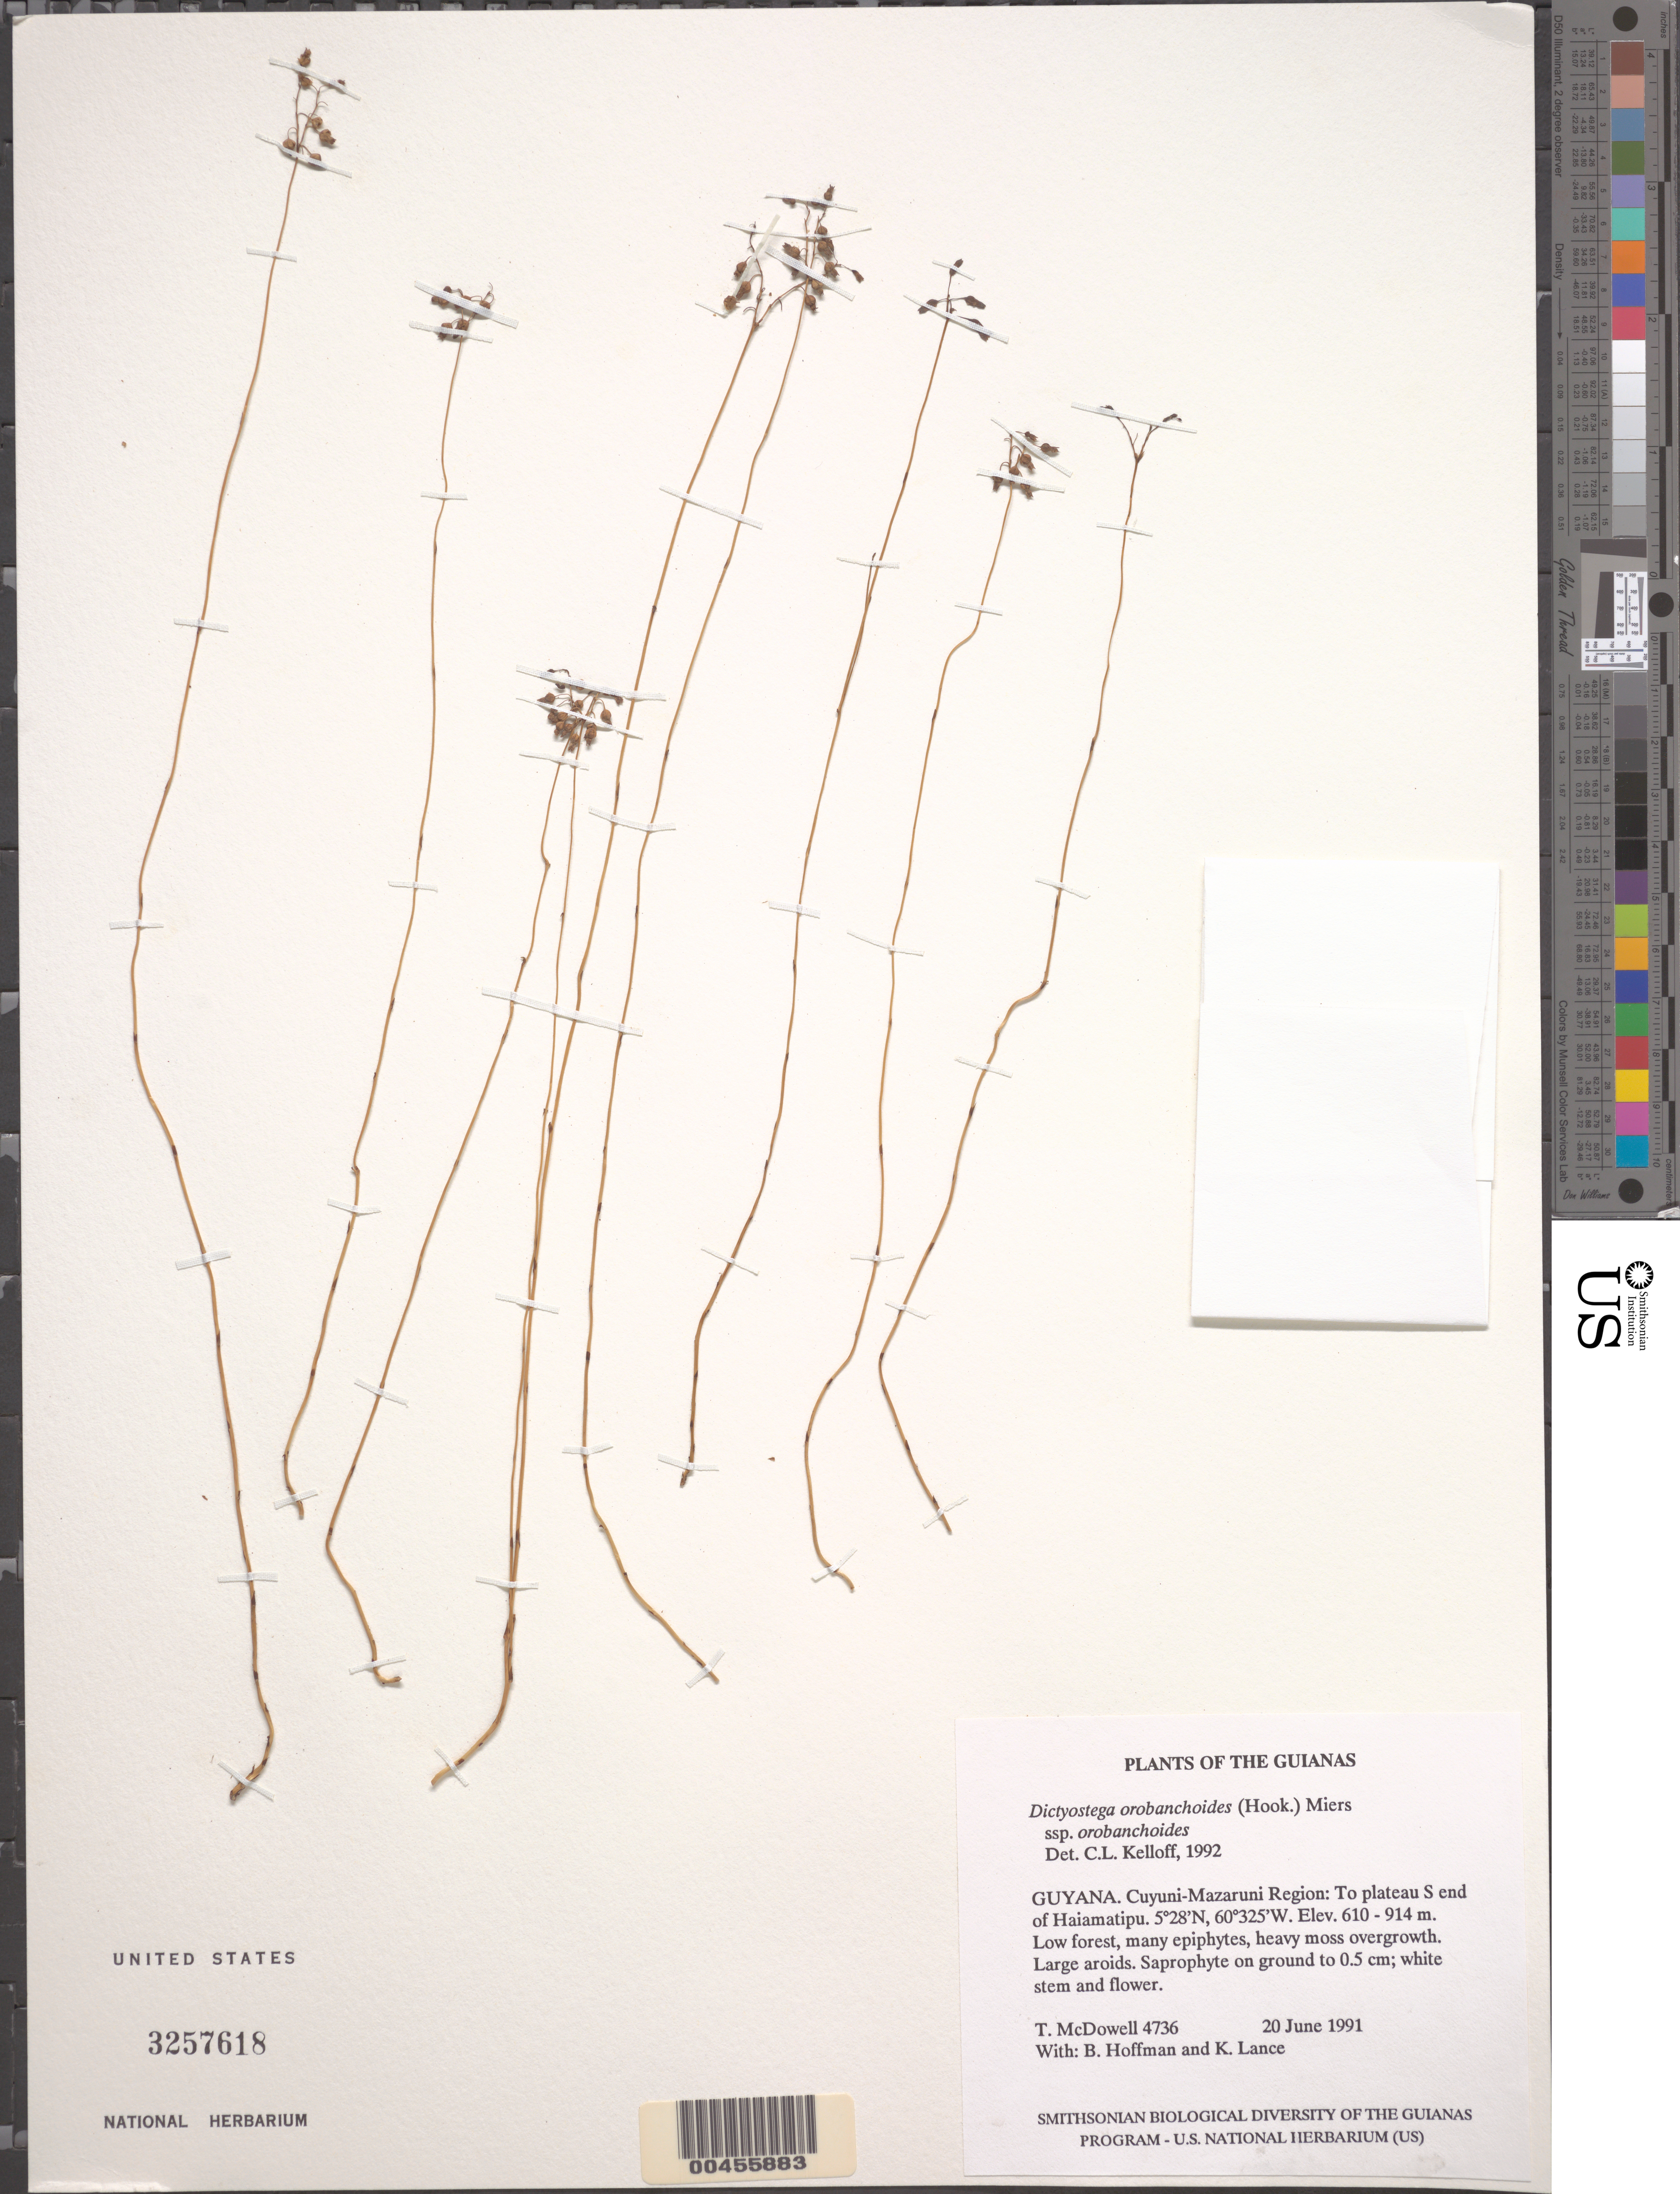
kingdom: Plantae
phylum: Tracheophyta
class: Liliopsida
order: Dioscoreales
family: Burmanniaceae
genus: Dictyostega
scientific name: Dictyostega orobanchoides subsp. orobanchoides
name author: (Hook.) Miers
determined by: Kelloff, Carol L., (US), Smithsonian Institution - National Museum of Natural History (UNITED STATES)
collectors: T. McDowell, B. Hoffman & K. Lance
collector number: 4736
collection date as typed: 20 June 1991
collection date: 1991-06-20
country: Guyana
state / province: Cuyuni-Mazaruni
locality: To plateau at South end of Haiamatipu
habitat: Low forest, many epiphytes, heavy moss overgrowth. Large aroids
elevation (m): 610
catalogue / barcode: US 3257618